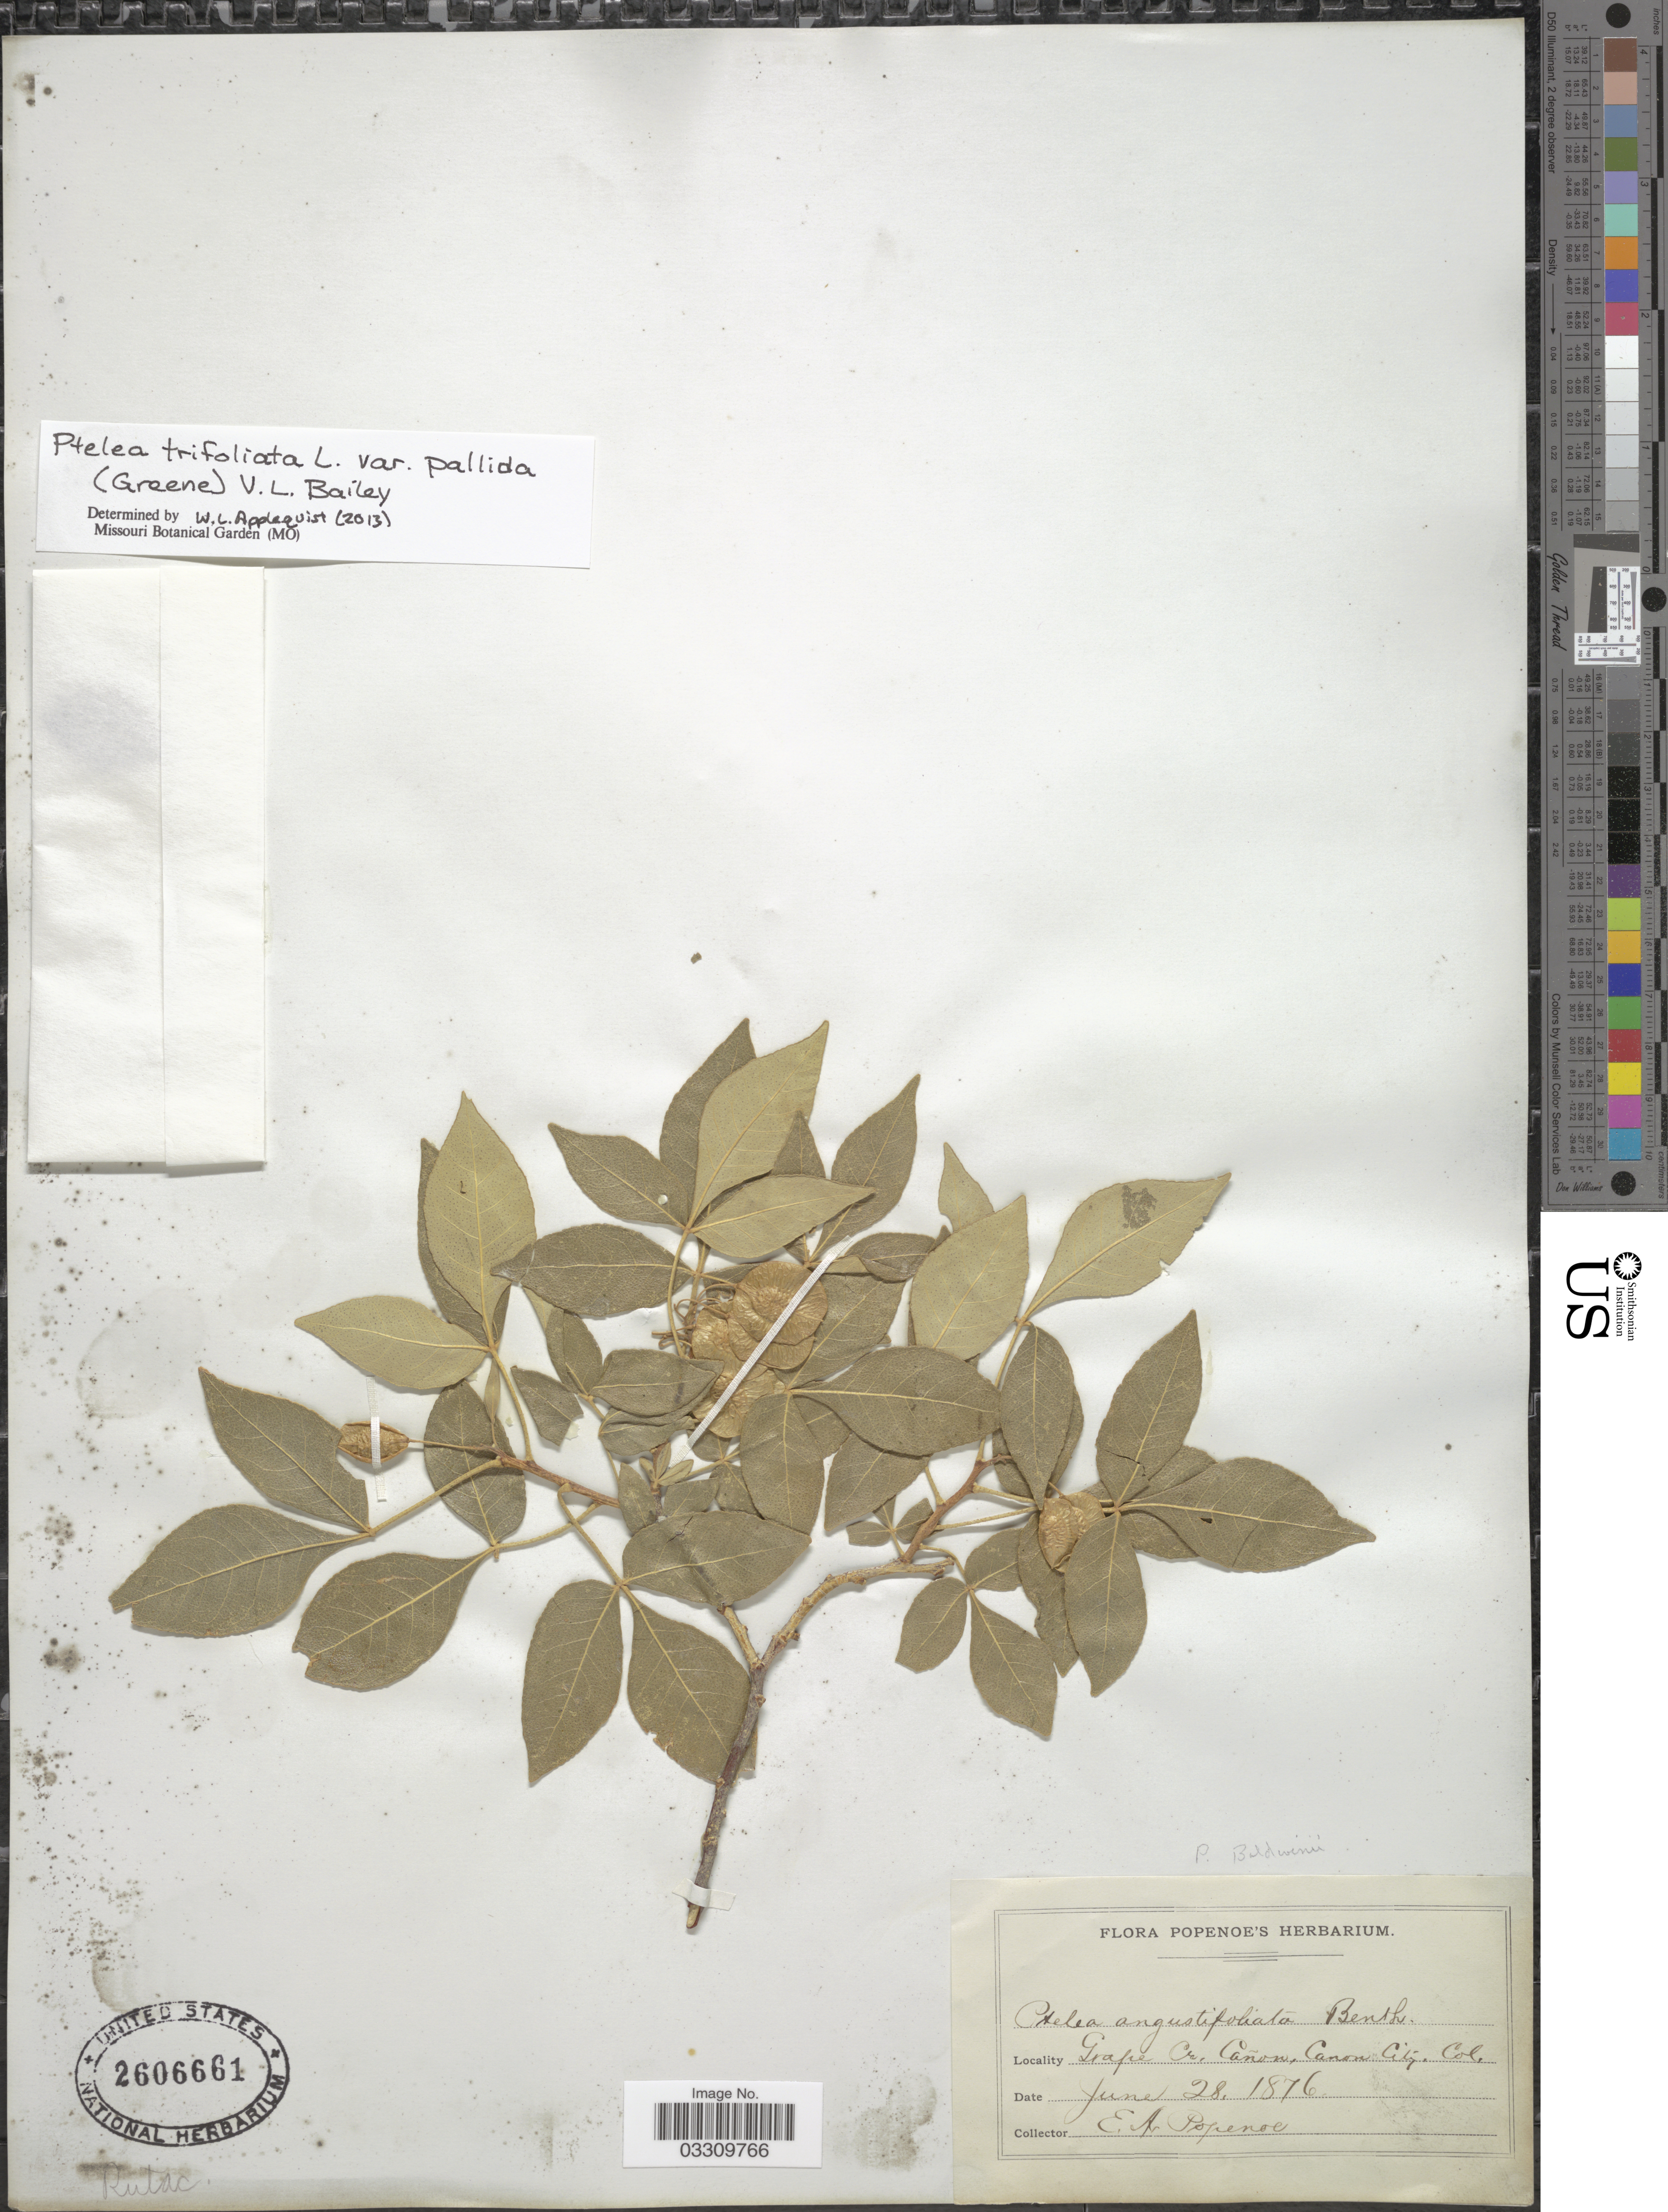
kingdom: Plantae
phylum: Tracheophyta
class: Magnoliopsida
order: Sapindales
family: Rutaceae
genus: Ptelea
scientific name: Ptelea trifoliata subsp. pallida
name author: (Greene) V. L. Bailey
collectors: E. A. Popenoe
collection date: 1876-06-28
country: United States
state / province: Colorado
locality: Grape Cr. Cañon, Canon City.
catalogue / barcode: US 2606661